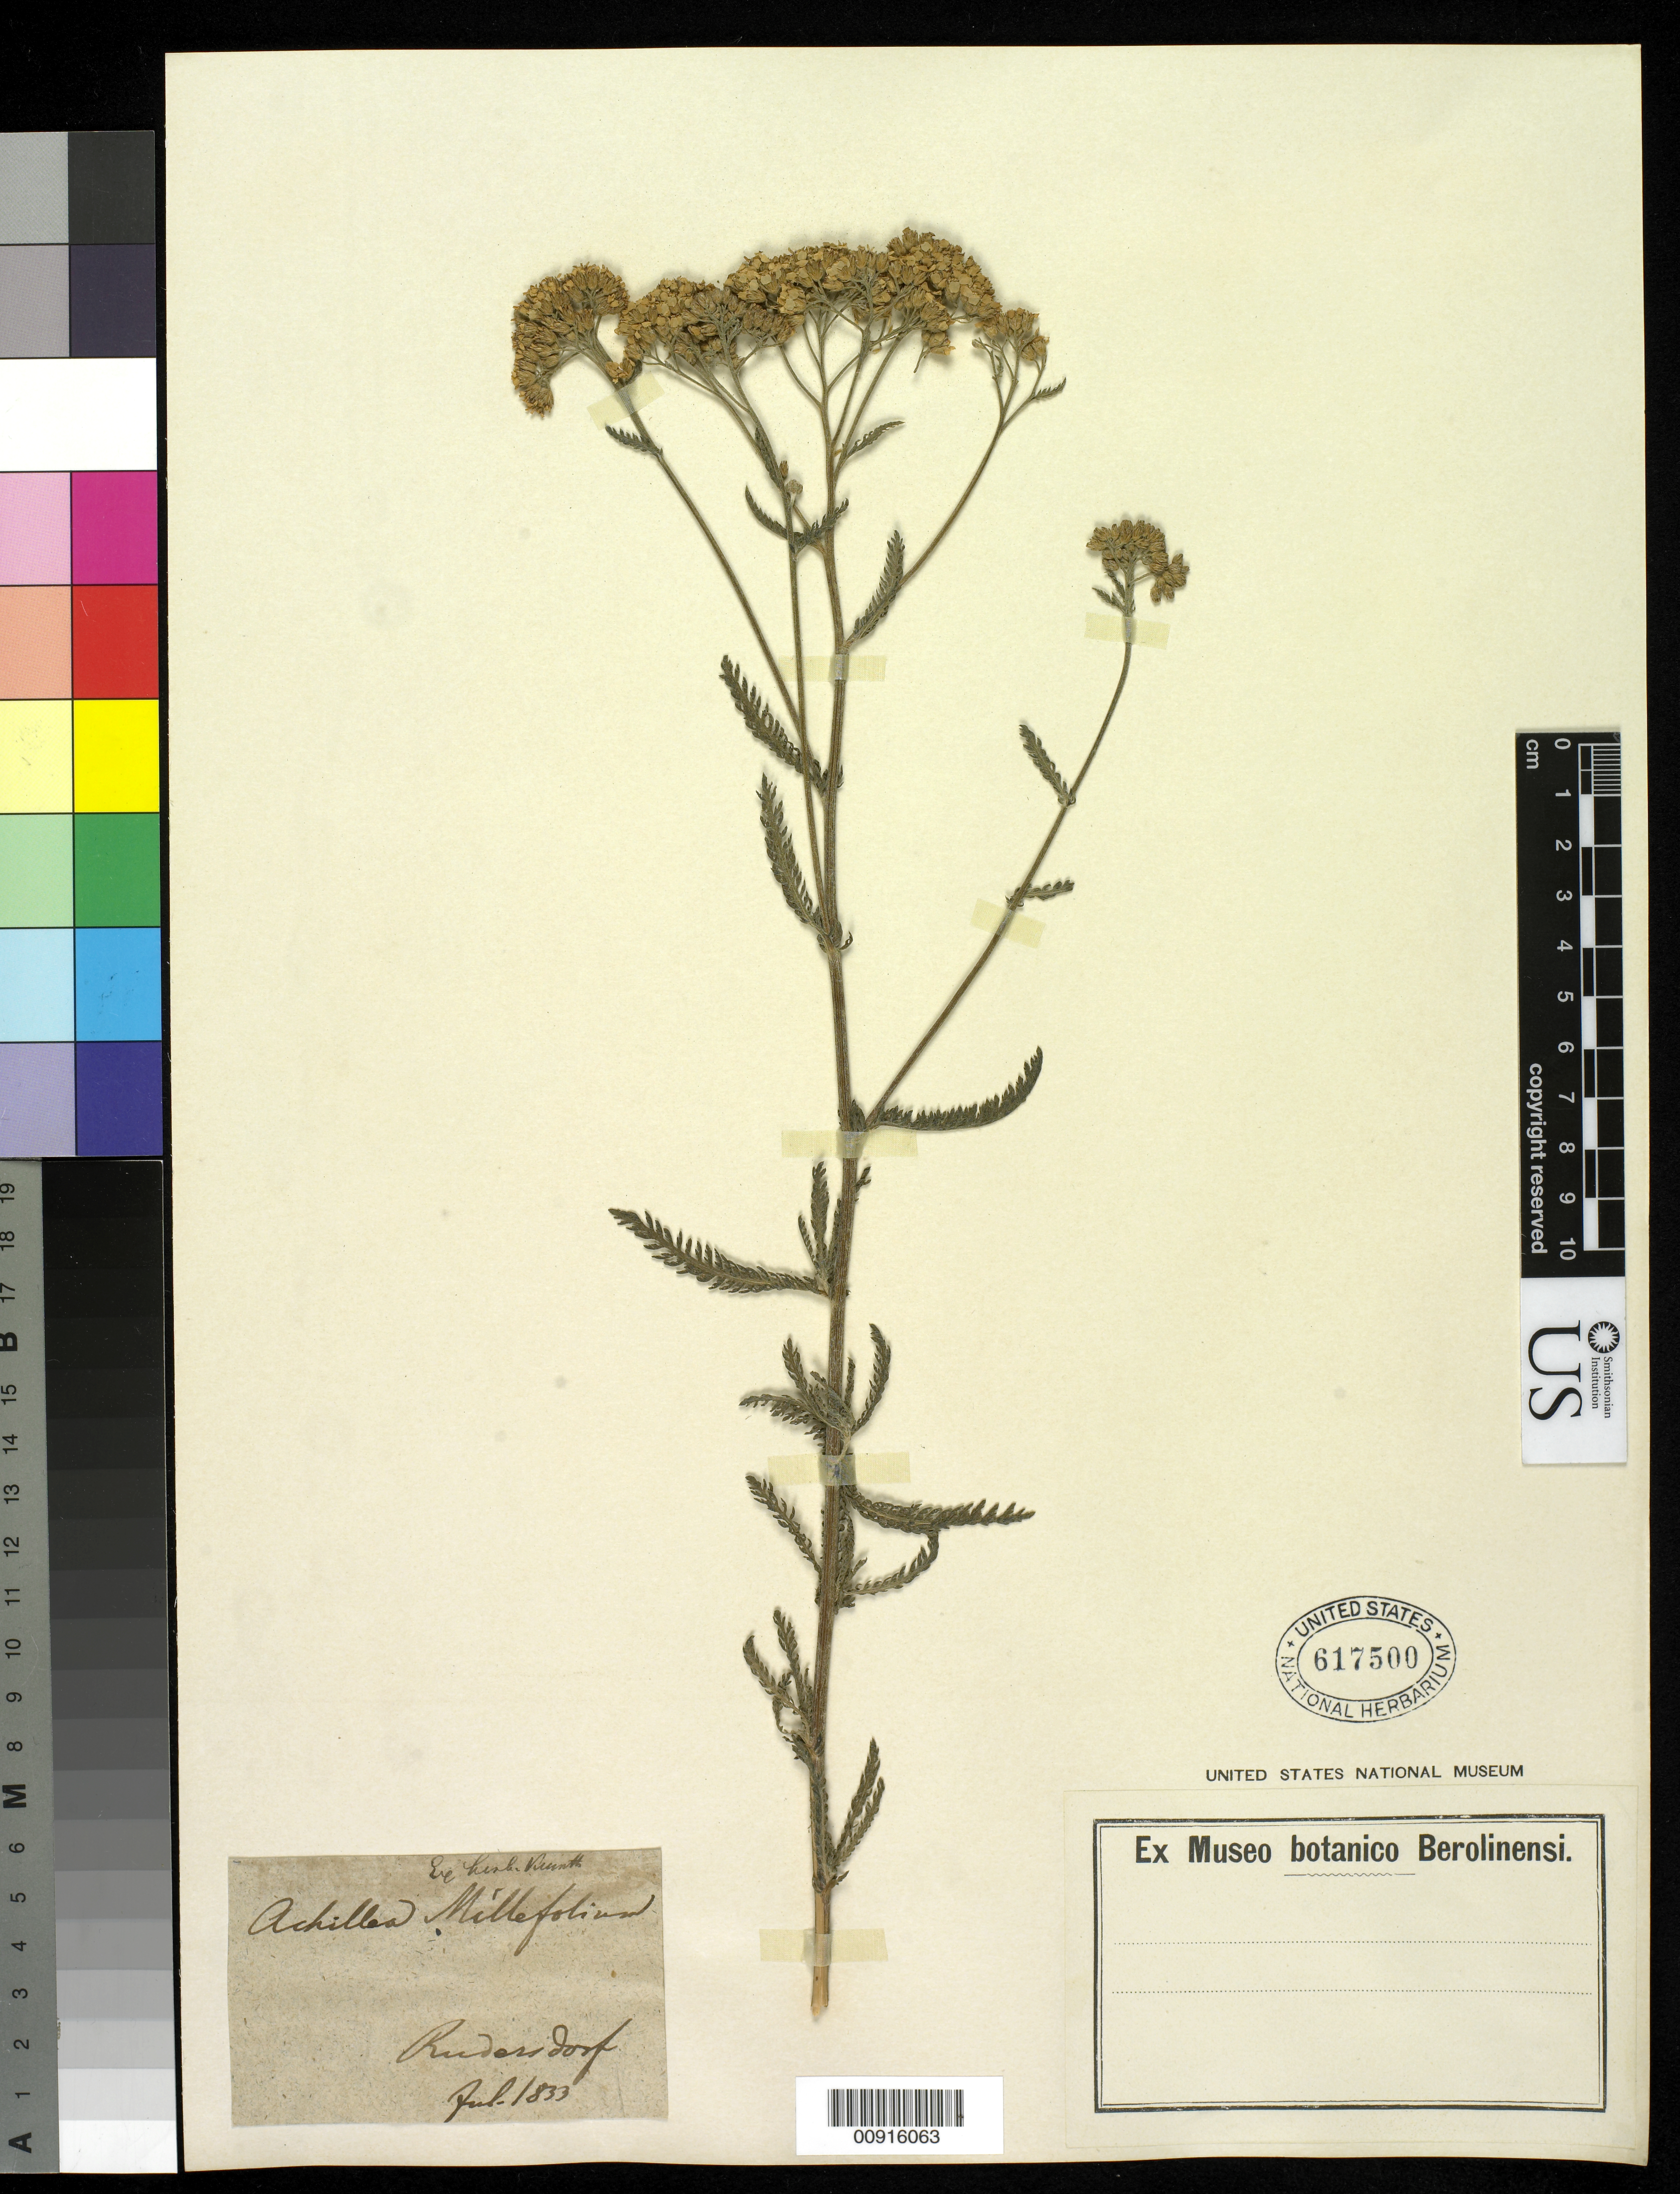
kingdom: Plantae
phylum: Tracheophyta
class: Magnoliopsida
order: Asterales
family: Asteraceae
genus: Achillea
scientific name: Achillea millefolium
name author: L.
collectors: ex Museo Botanico Berolinensi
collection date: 1833-07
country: Germany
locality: Rudersdorf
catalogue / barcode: US 617500